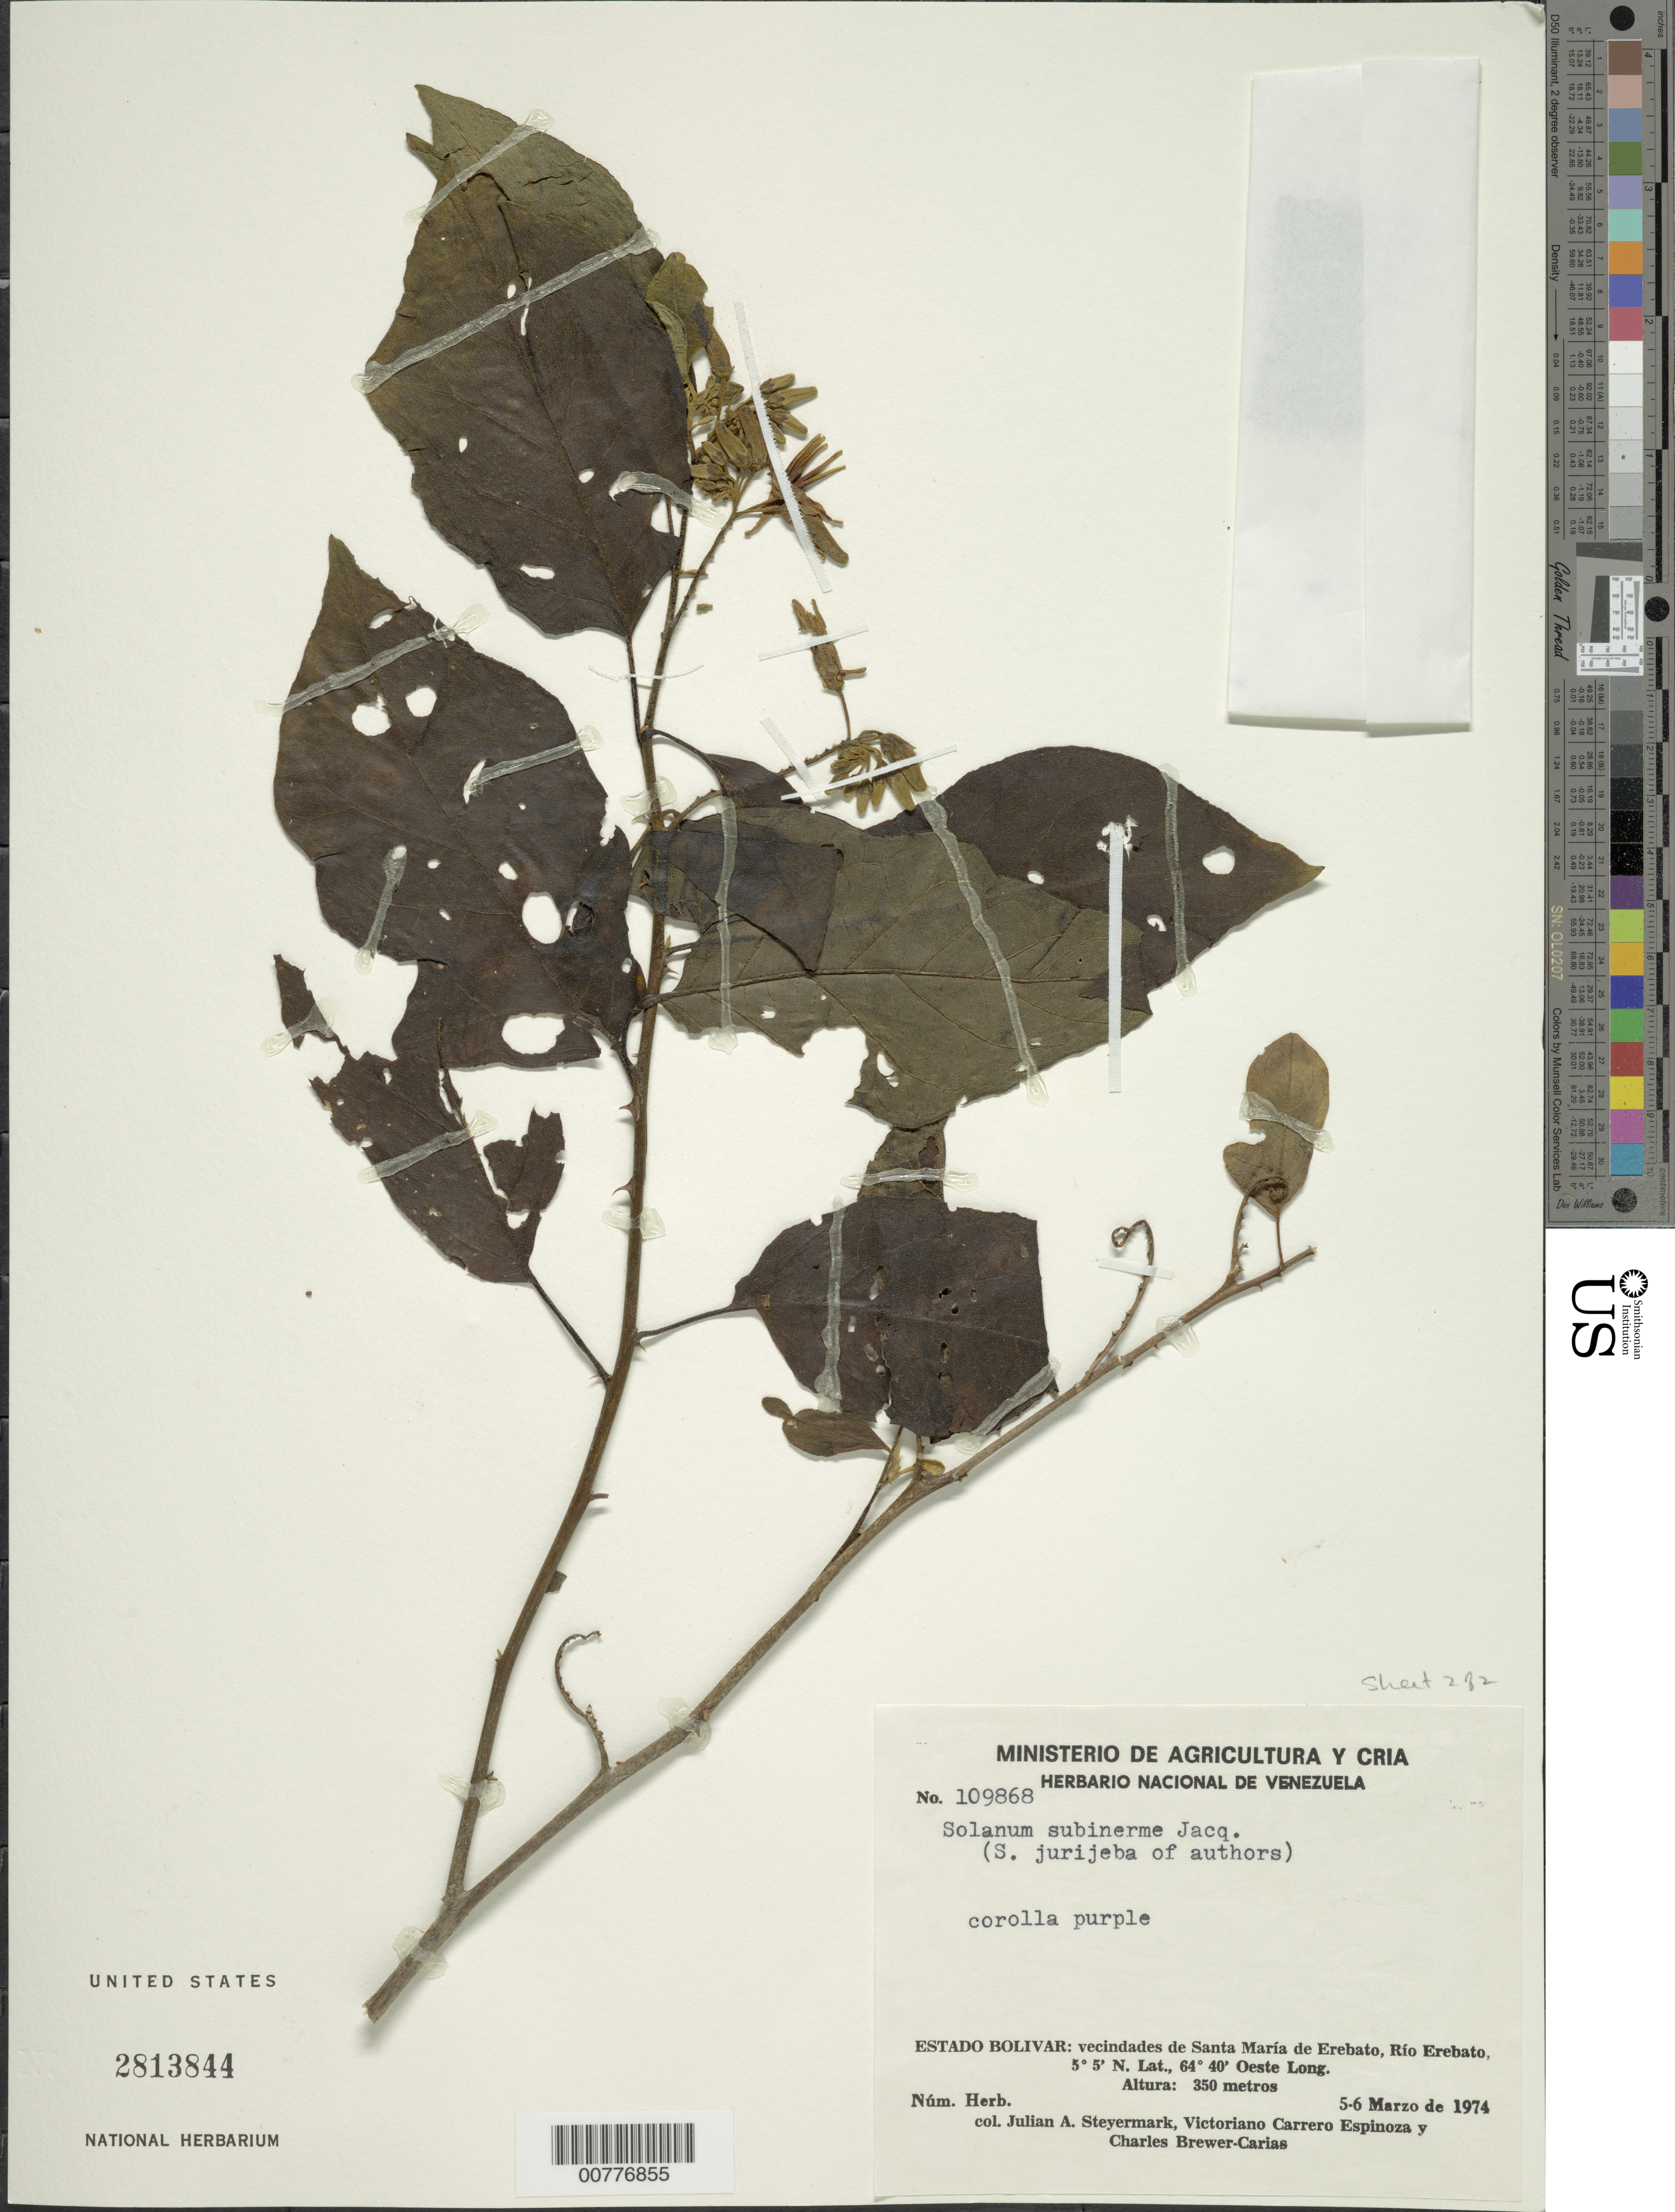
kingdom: Plantae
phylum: Tracheophyta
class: Magnoliopsida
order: Solanales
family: Solanaceae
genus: Solanum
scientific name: Solanum subinerme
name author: Jacq.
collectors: J. Steyermark, V. Carreño E. & C. Brewer-Carias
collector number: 109868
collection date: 1974-03-05/1974-03-06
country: Venezuela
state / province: Bolivar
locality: Vecindades de Santa María de Erebato, Río Erebato.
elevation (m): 350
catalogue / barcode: US 2813844